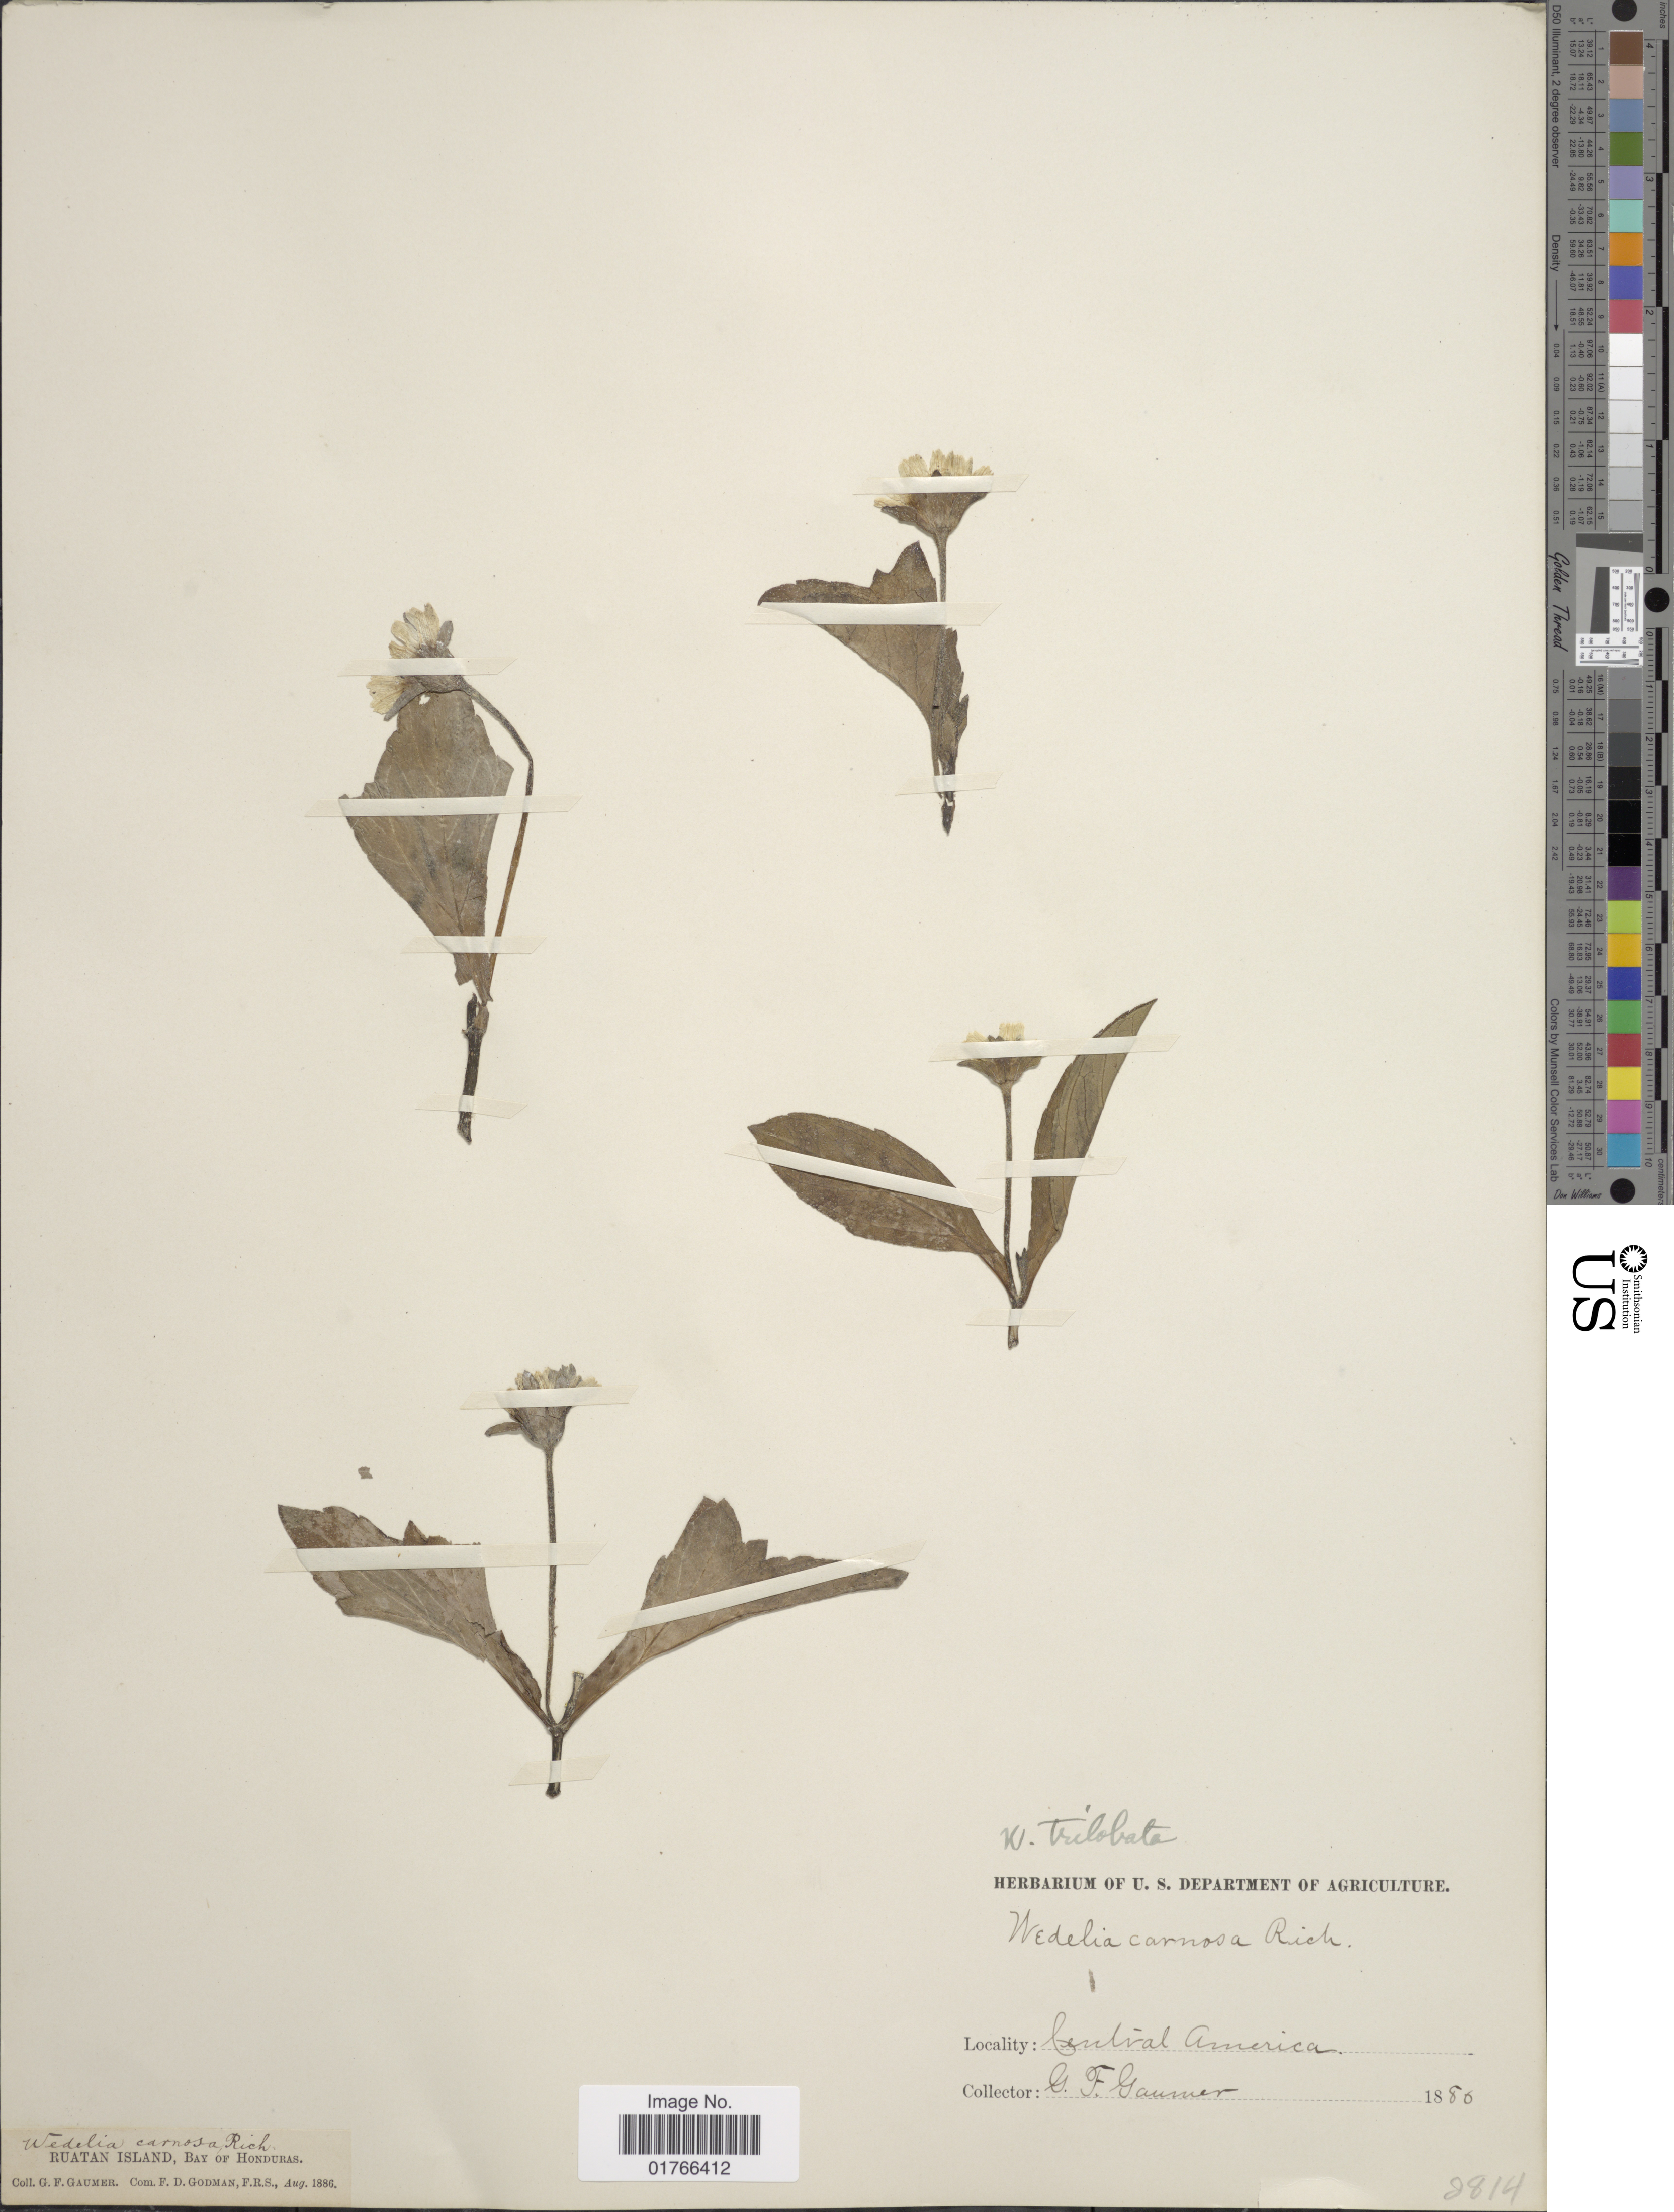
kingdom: Plantae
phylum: Tracheophyta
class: Magnoliopsida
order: Asterales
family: Asteraceae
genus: Sphagneticola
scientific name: Sphagneticola trilobata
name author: (L.) Pruski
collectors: G. F. Gaumer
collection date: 1886-08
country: Honduras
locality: Central America, Ruatan Island, Bay of Honduras